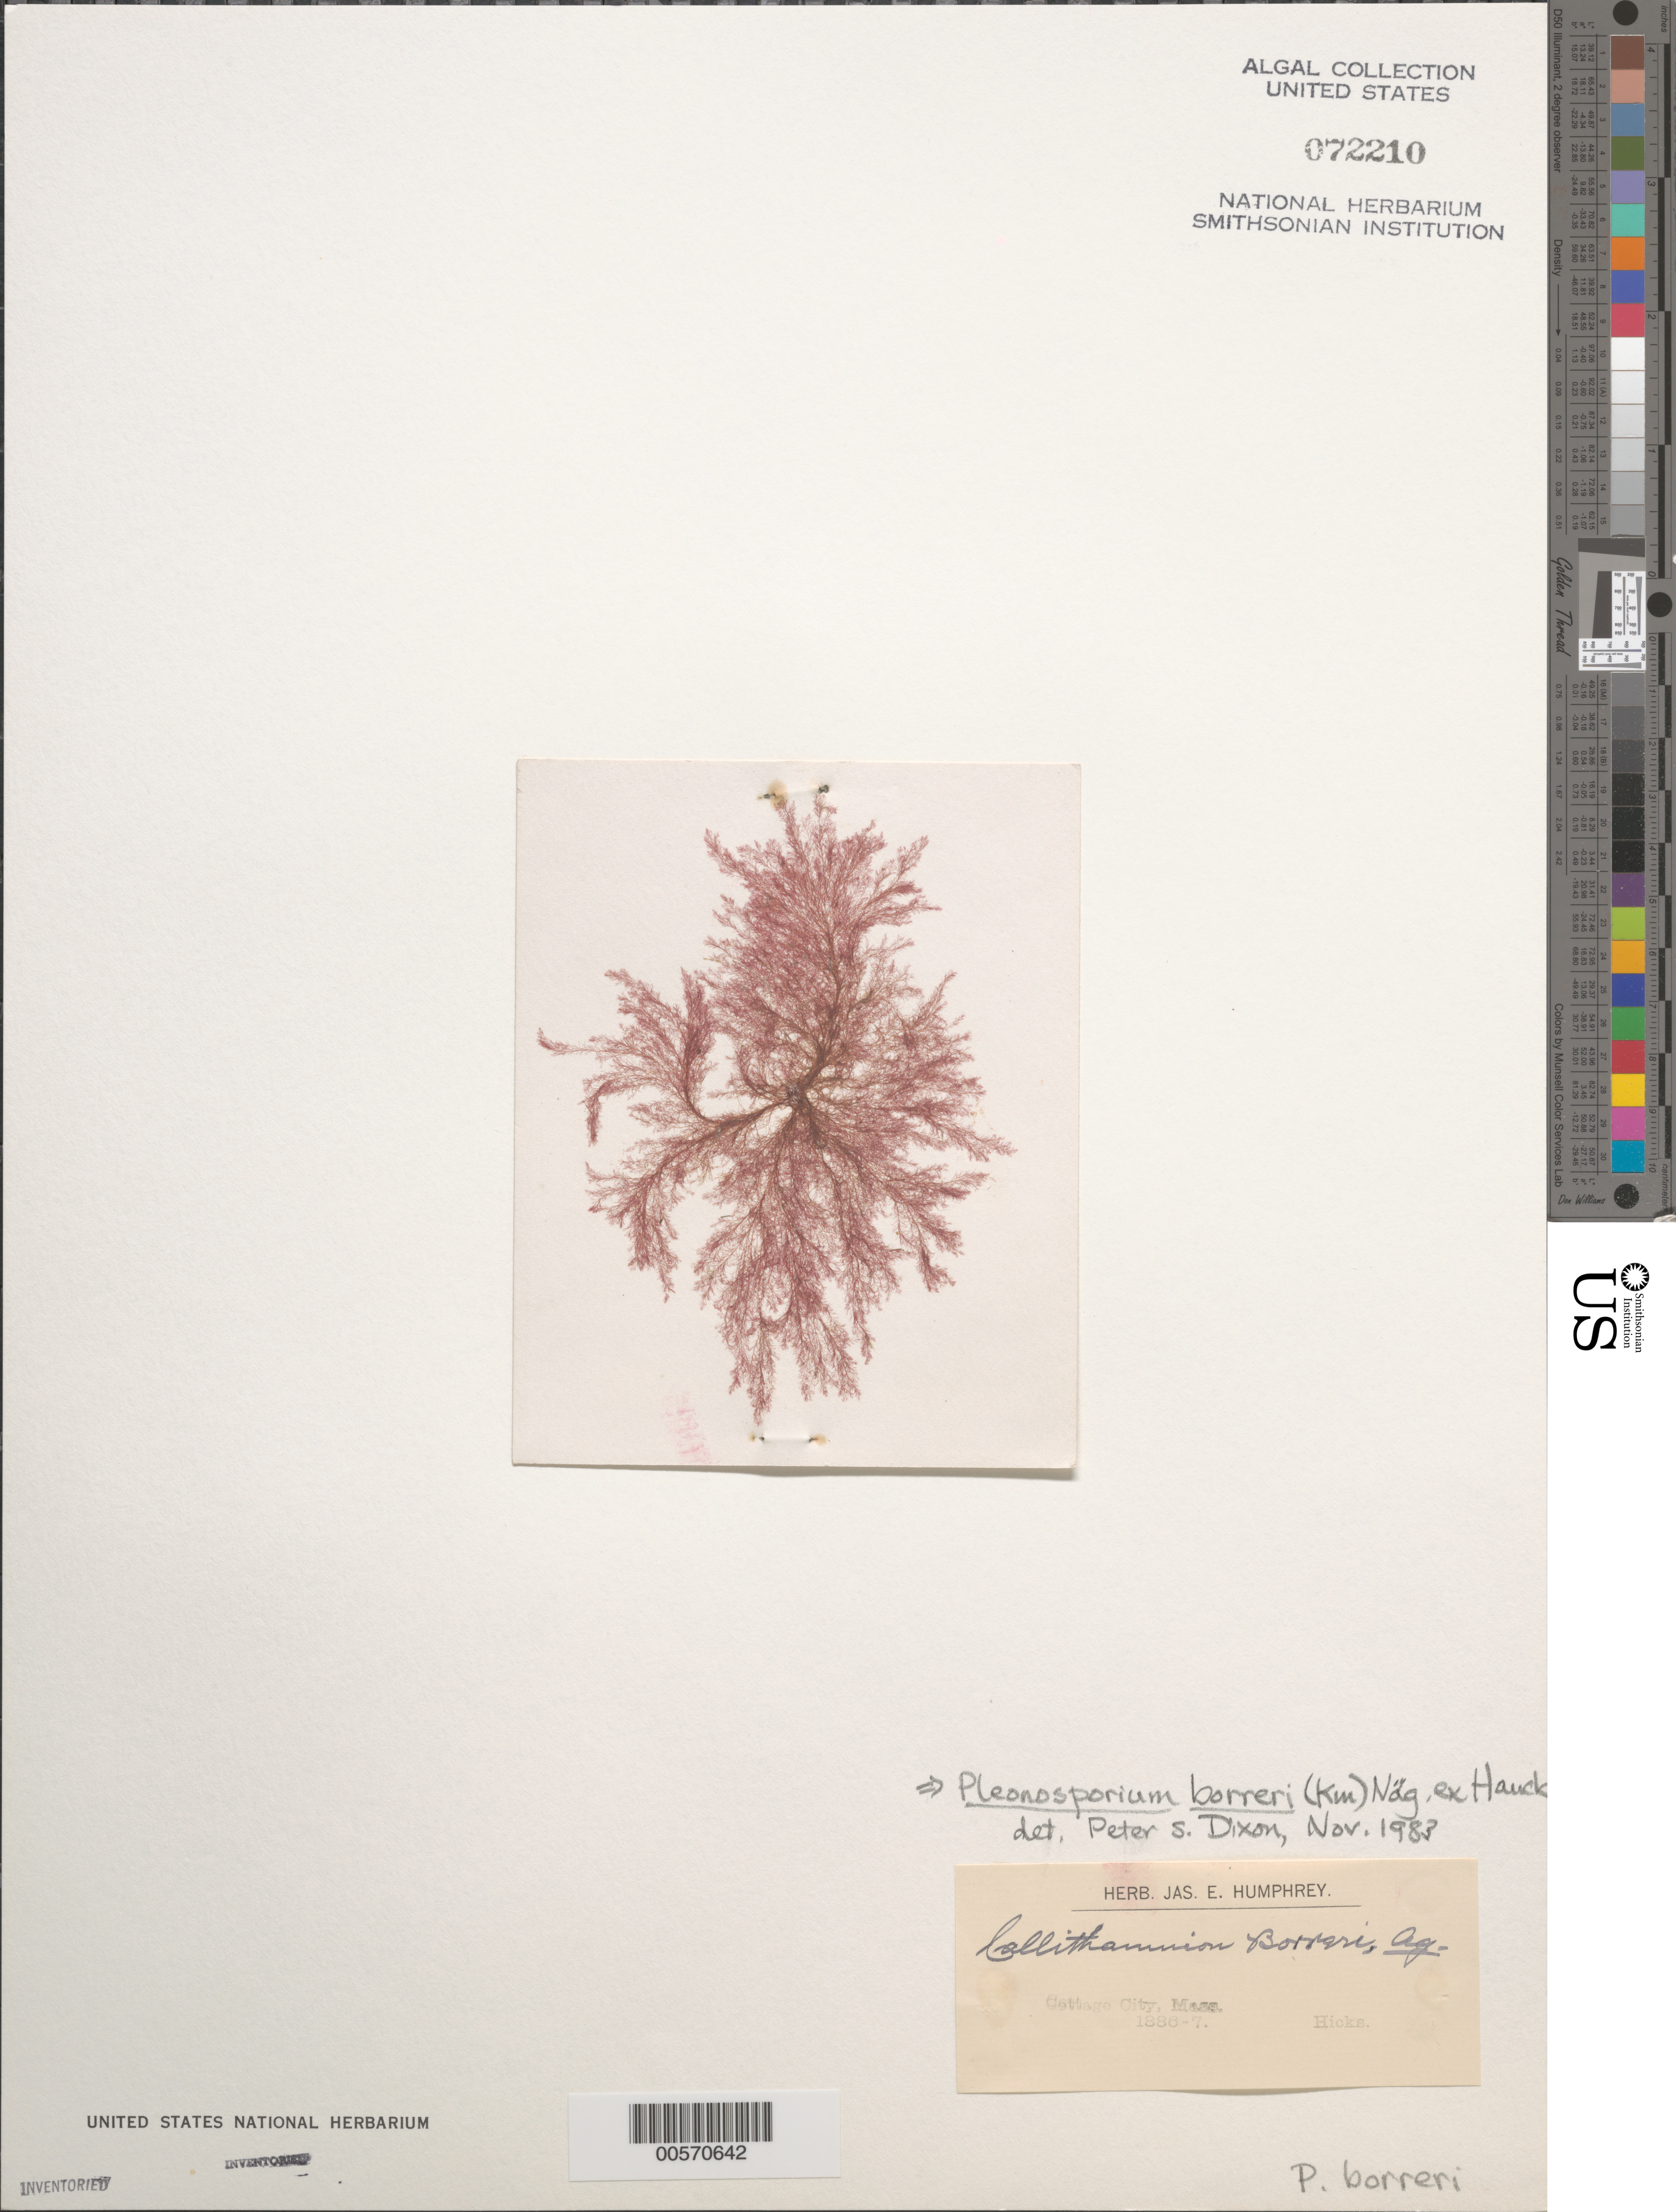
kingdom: Plantae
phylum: Rhodophyta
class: Florideophyceae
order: Ceramiales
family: Wrangeliaceae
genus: Pleonosporium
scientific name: Pleonosporium borreri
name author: (Sm.) Näg.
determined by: Dixon, P. S.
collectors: -. Hicks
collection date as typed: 1886 or -- --- 1887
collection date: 1886 or 1887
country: United States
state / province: Massachusetts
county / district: Dukes County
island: Martha's Vineyard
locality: Cottage City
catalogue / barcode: US 72210